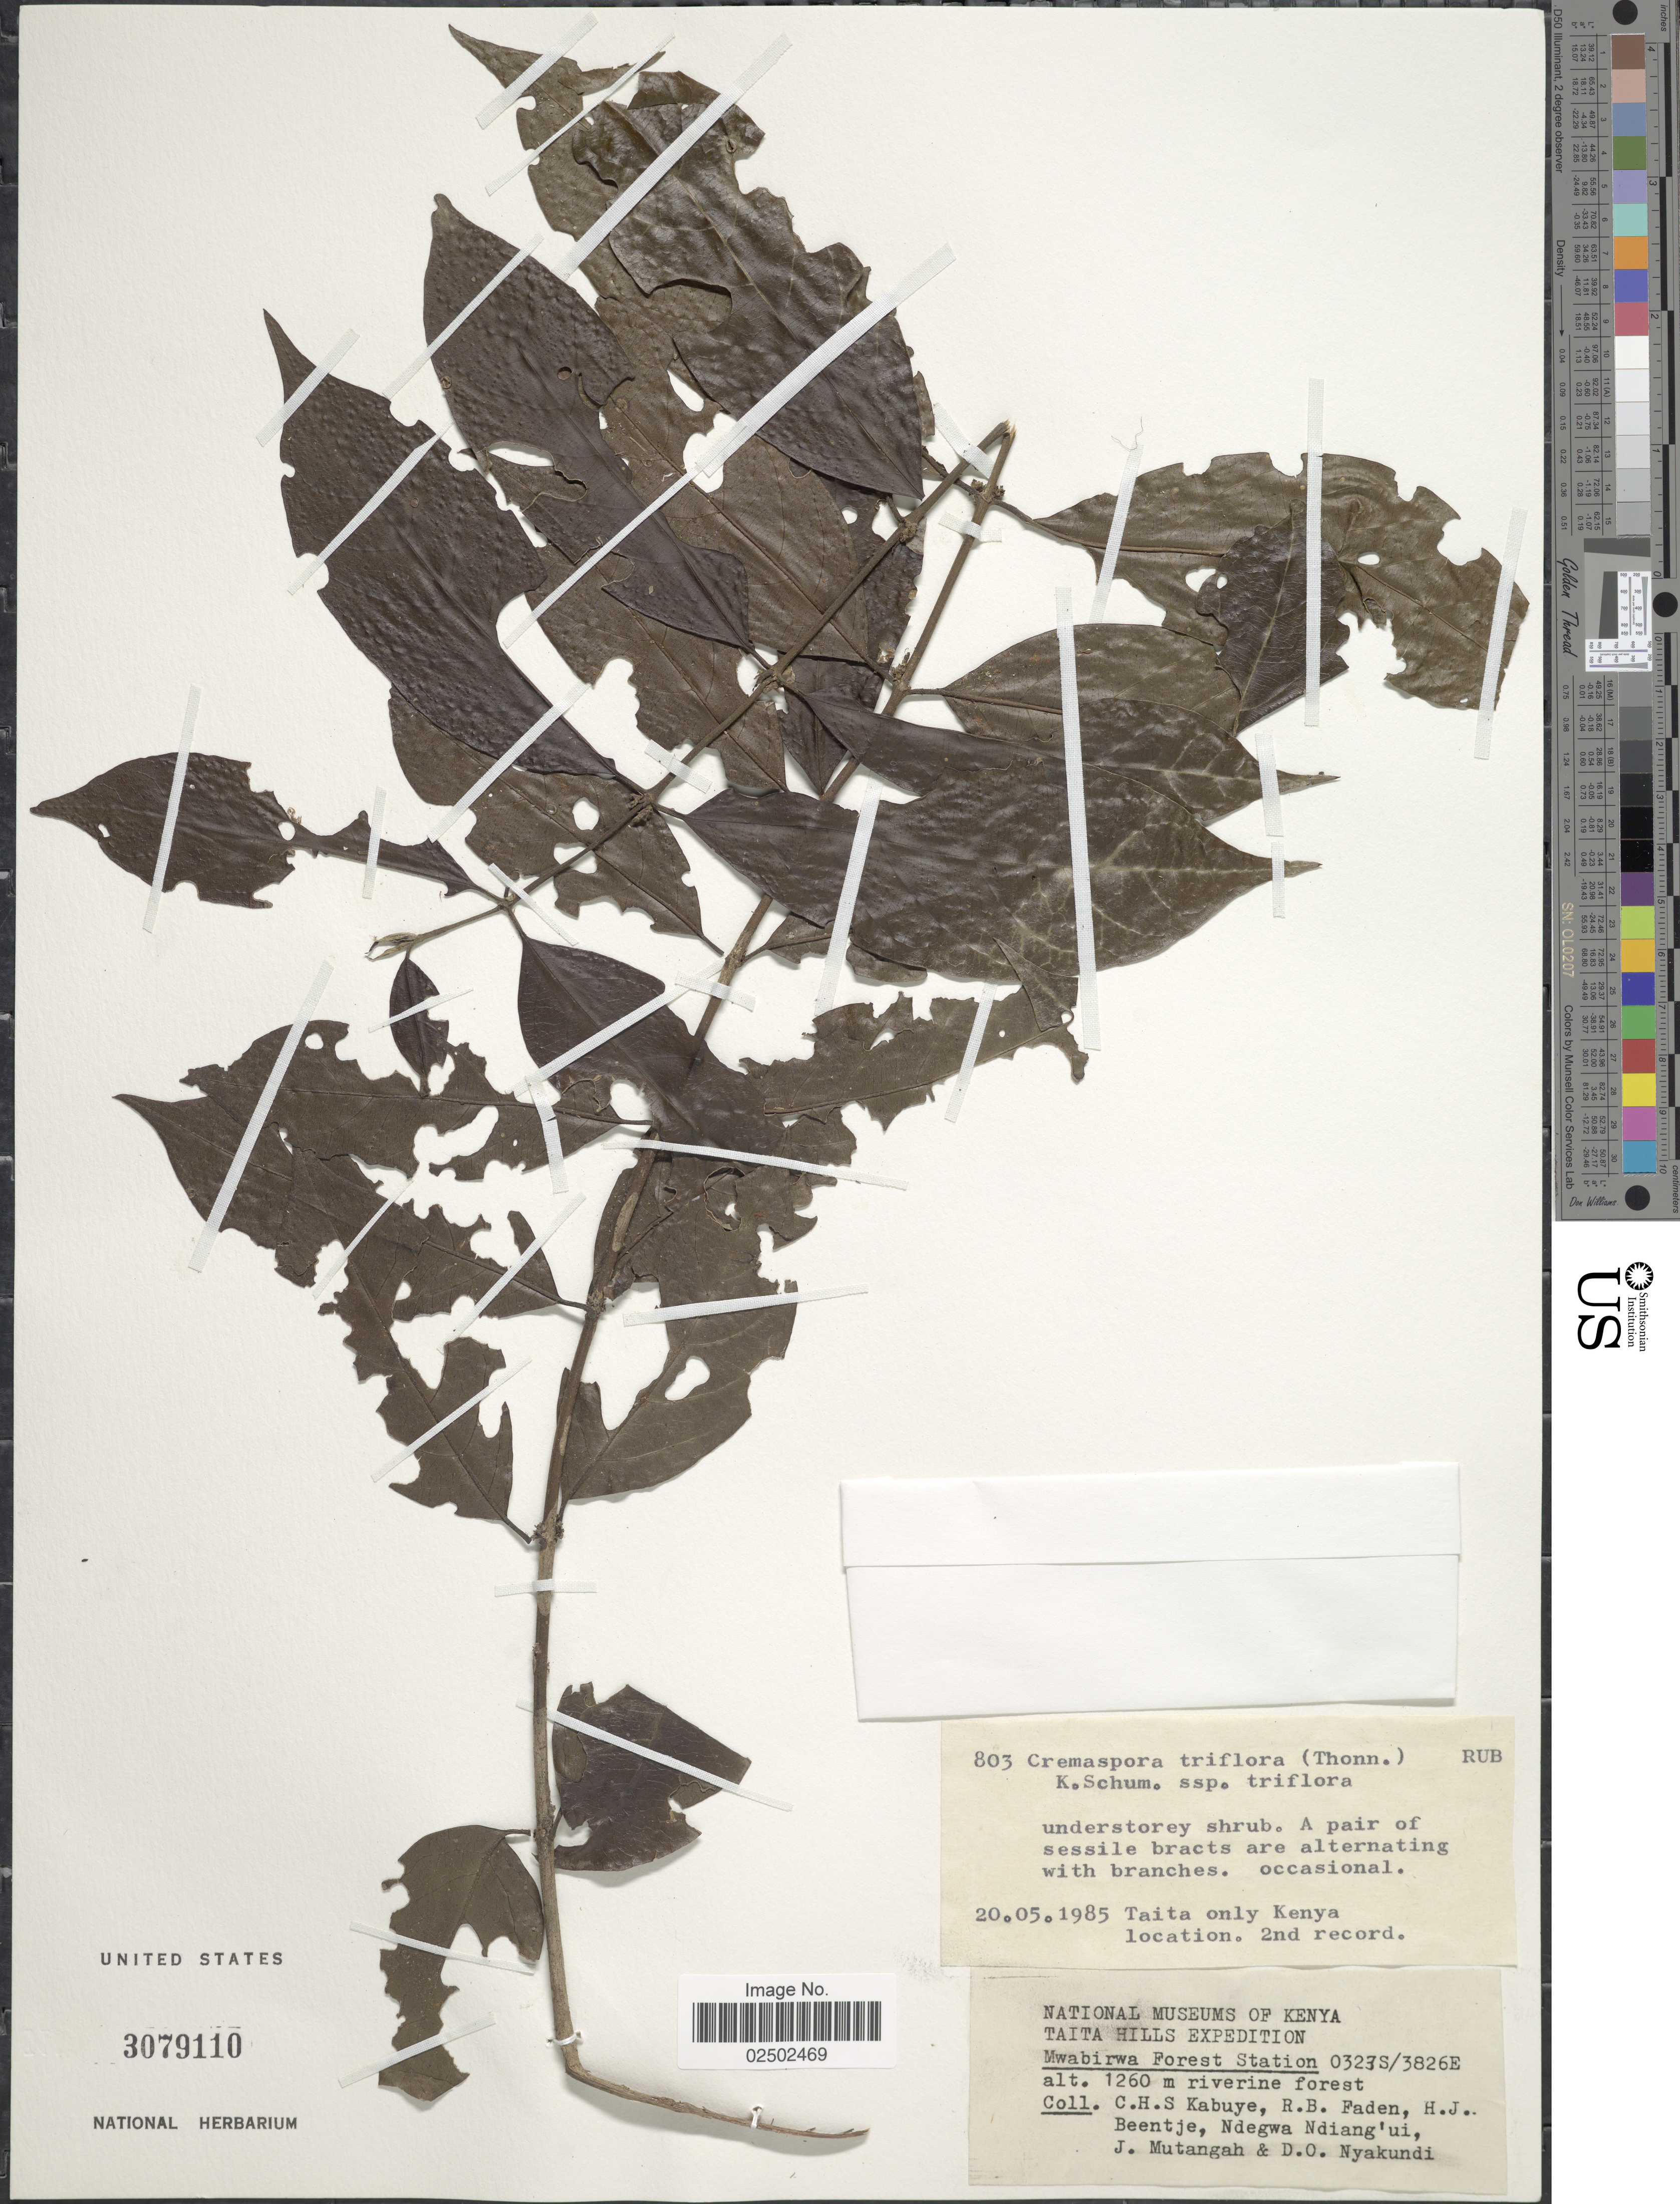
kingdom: Plantae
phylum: Tracheophyta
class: Magnoliopsida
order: Gentianales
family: Rubiaceae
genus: Cremaspora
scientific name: Cremaspora triflora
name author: K. Schum.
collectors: C. Kabuye, R. B. Faden, H. J. Beentje, Ndegwa Ndiang'ui & et al.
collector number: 803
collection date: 1985-05-20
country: Kenya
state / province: Taita Taveta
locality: Taita Hills. Mwabirwa Forest Station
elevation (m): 1260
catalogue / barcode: US 3079110